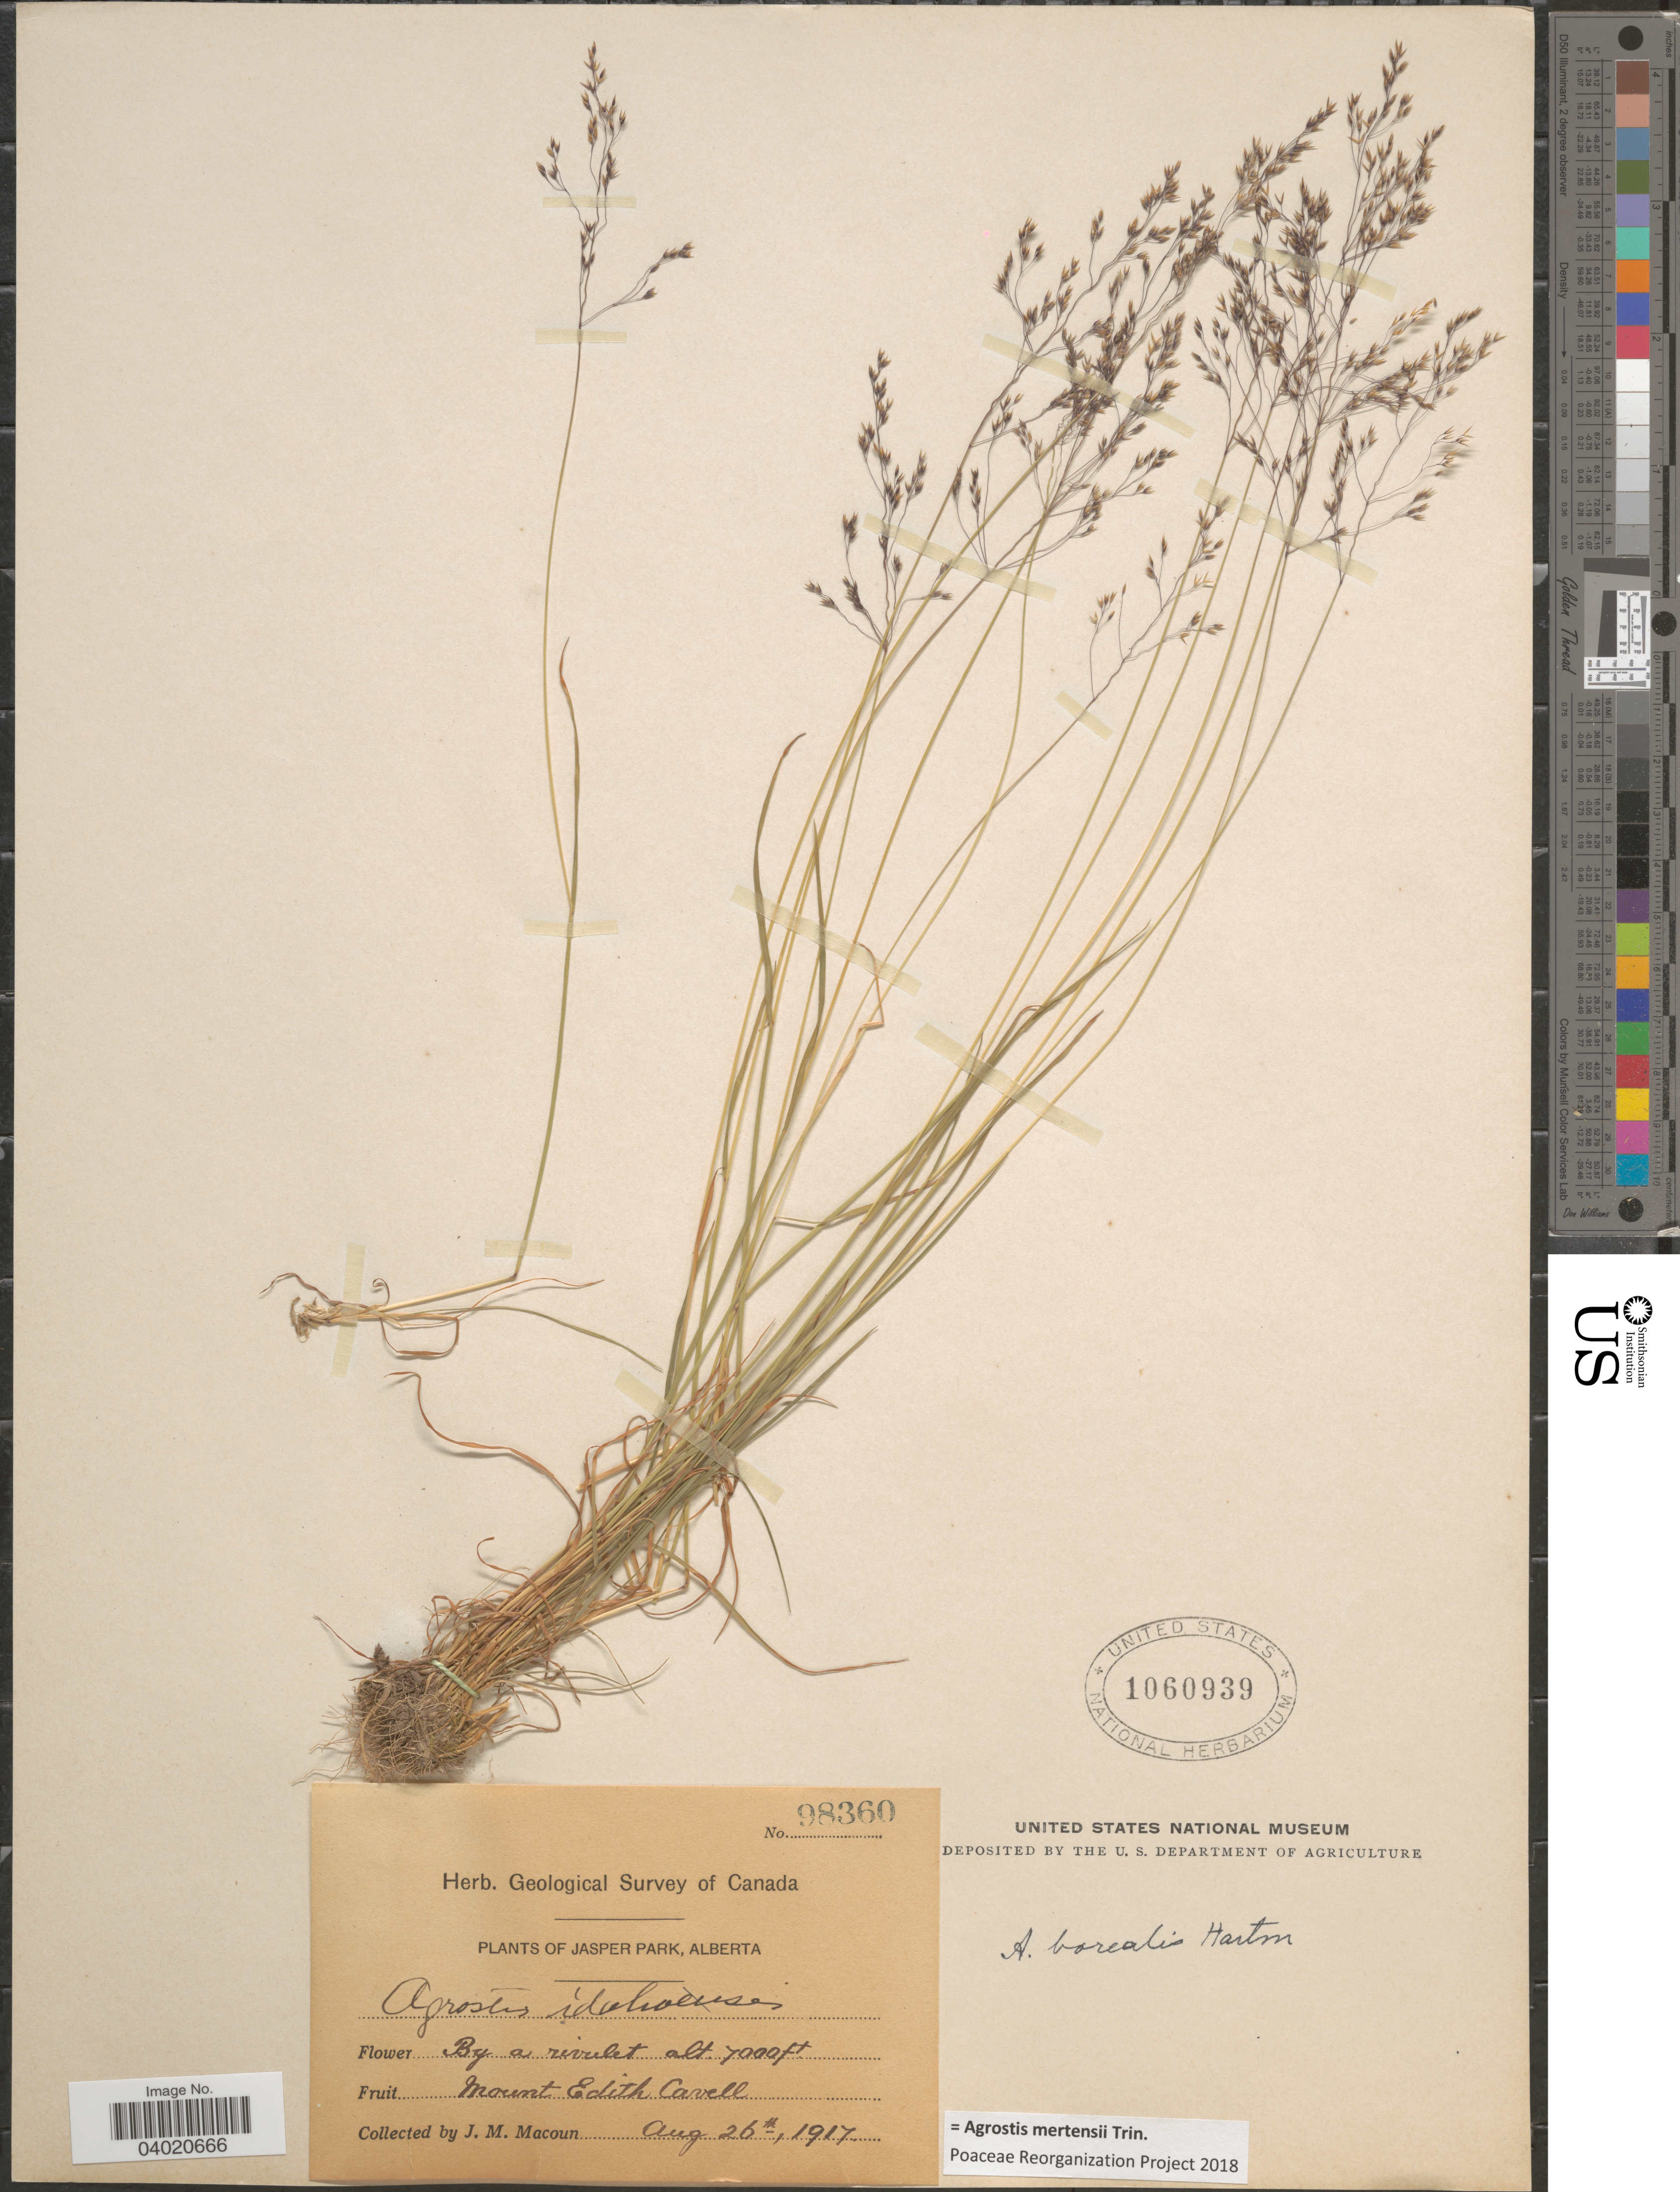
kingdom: Plantae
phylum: Tracheophyta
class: Liliopsida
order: Poales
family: Poaceae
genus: Agrostis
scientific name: Agrostis mertensii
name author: Trin.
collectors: J. M. Macoun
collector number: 98360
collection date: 1917-08-26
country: Canada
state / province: Alberta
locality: Jasper Park. Mount Edith Cavell.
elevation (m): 2134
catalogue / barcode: US 1060939